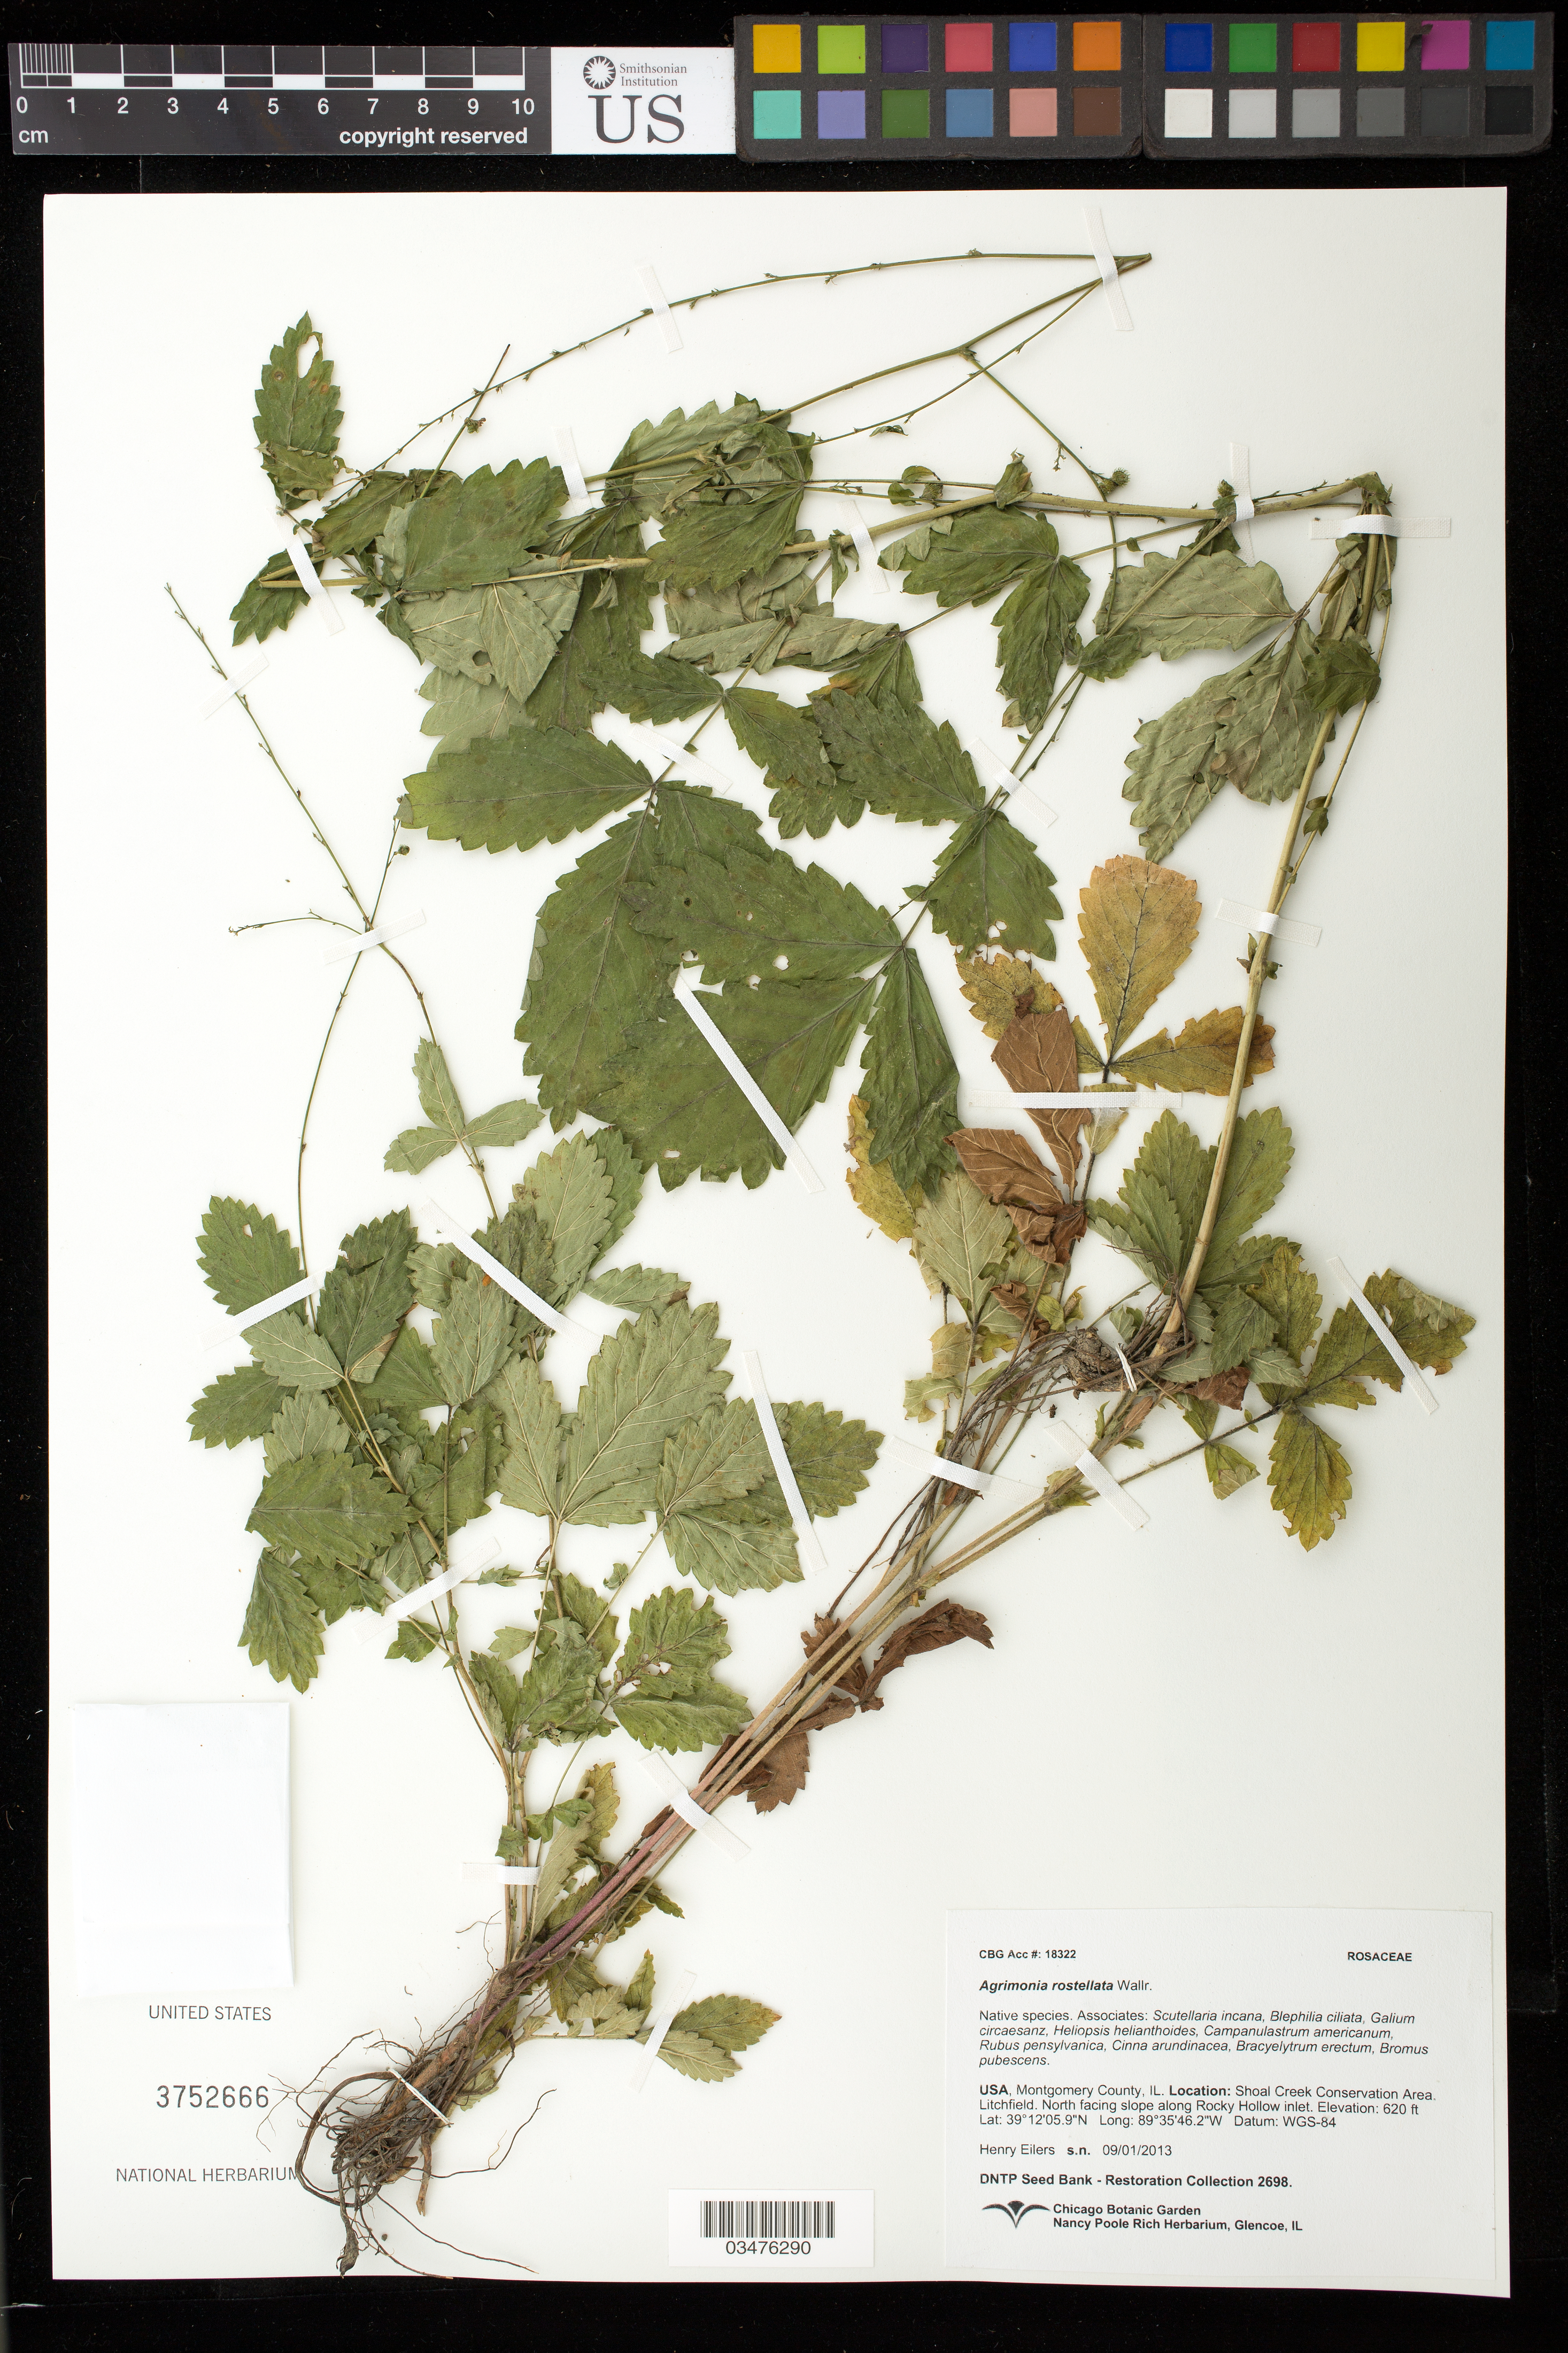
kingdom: Plantae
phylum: Tracheophyta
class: Magnoliopsida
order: Rosales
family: Rosaceae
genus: Agrimonia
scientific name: Agrimonia rostellata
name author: Wallr.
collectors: H. Eilers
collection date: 2013-09-01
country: United States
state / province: Illinois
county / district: Montgomery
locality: Shoal Creek Conservation Area. Along Rocky Hollow inlet. Litchfield.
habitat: With Blephilia ciliata, Cinna arundinacea, Bromus pubescens, ect.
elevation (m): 189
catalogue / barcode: US 3752666